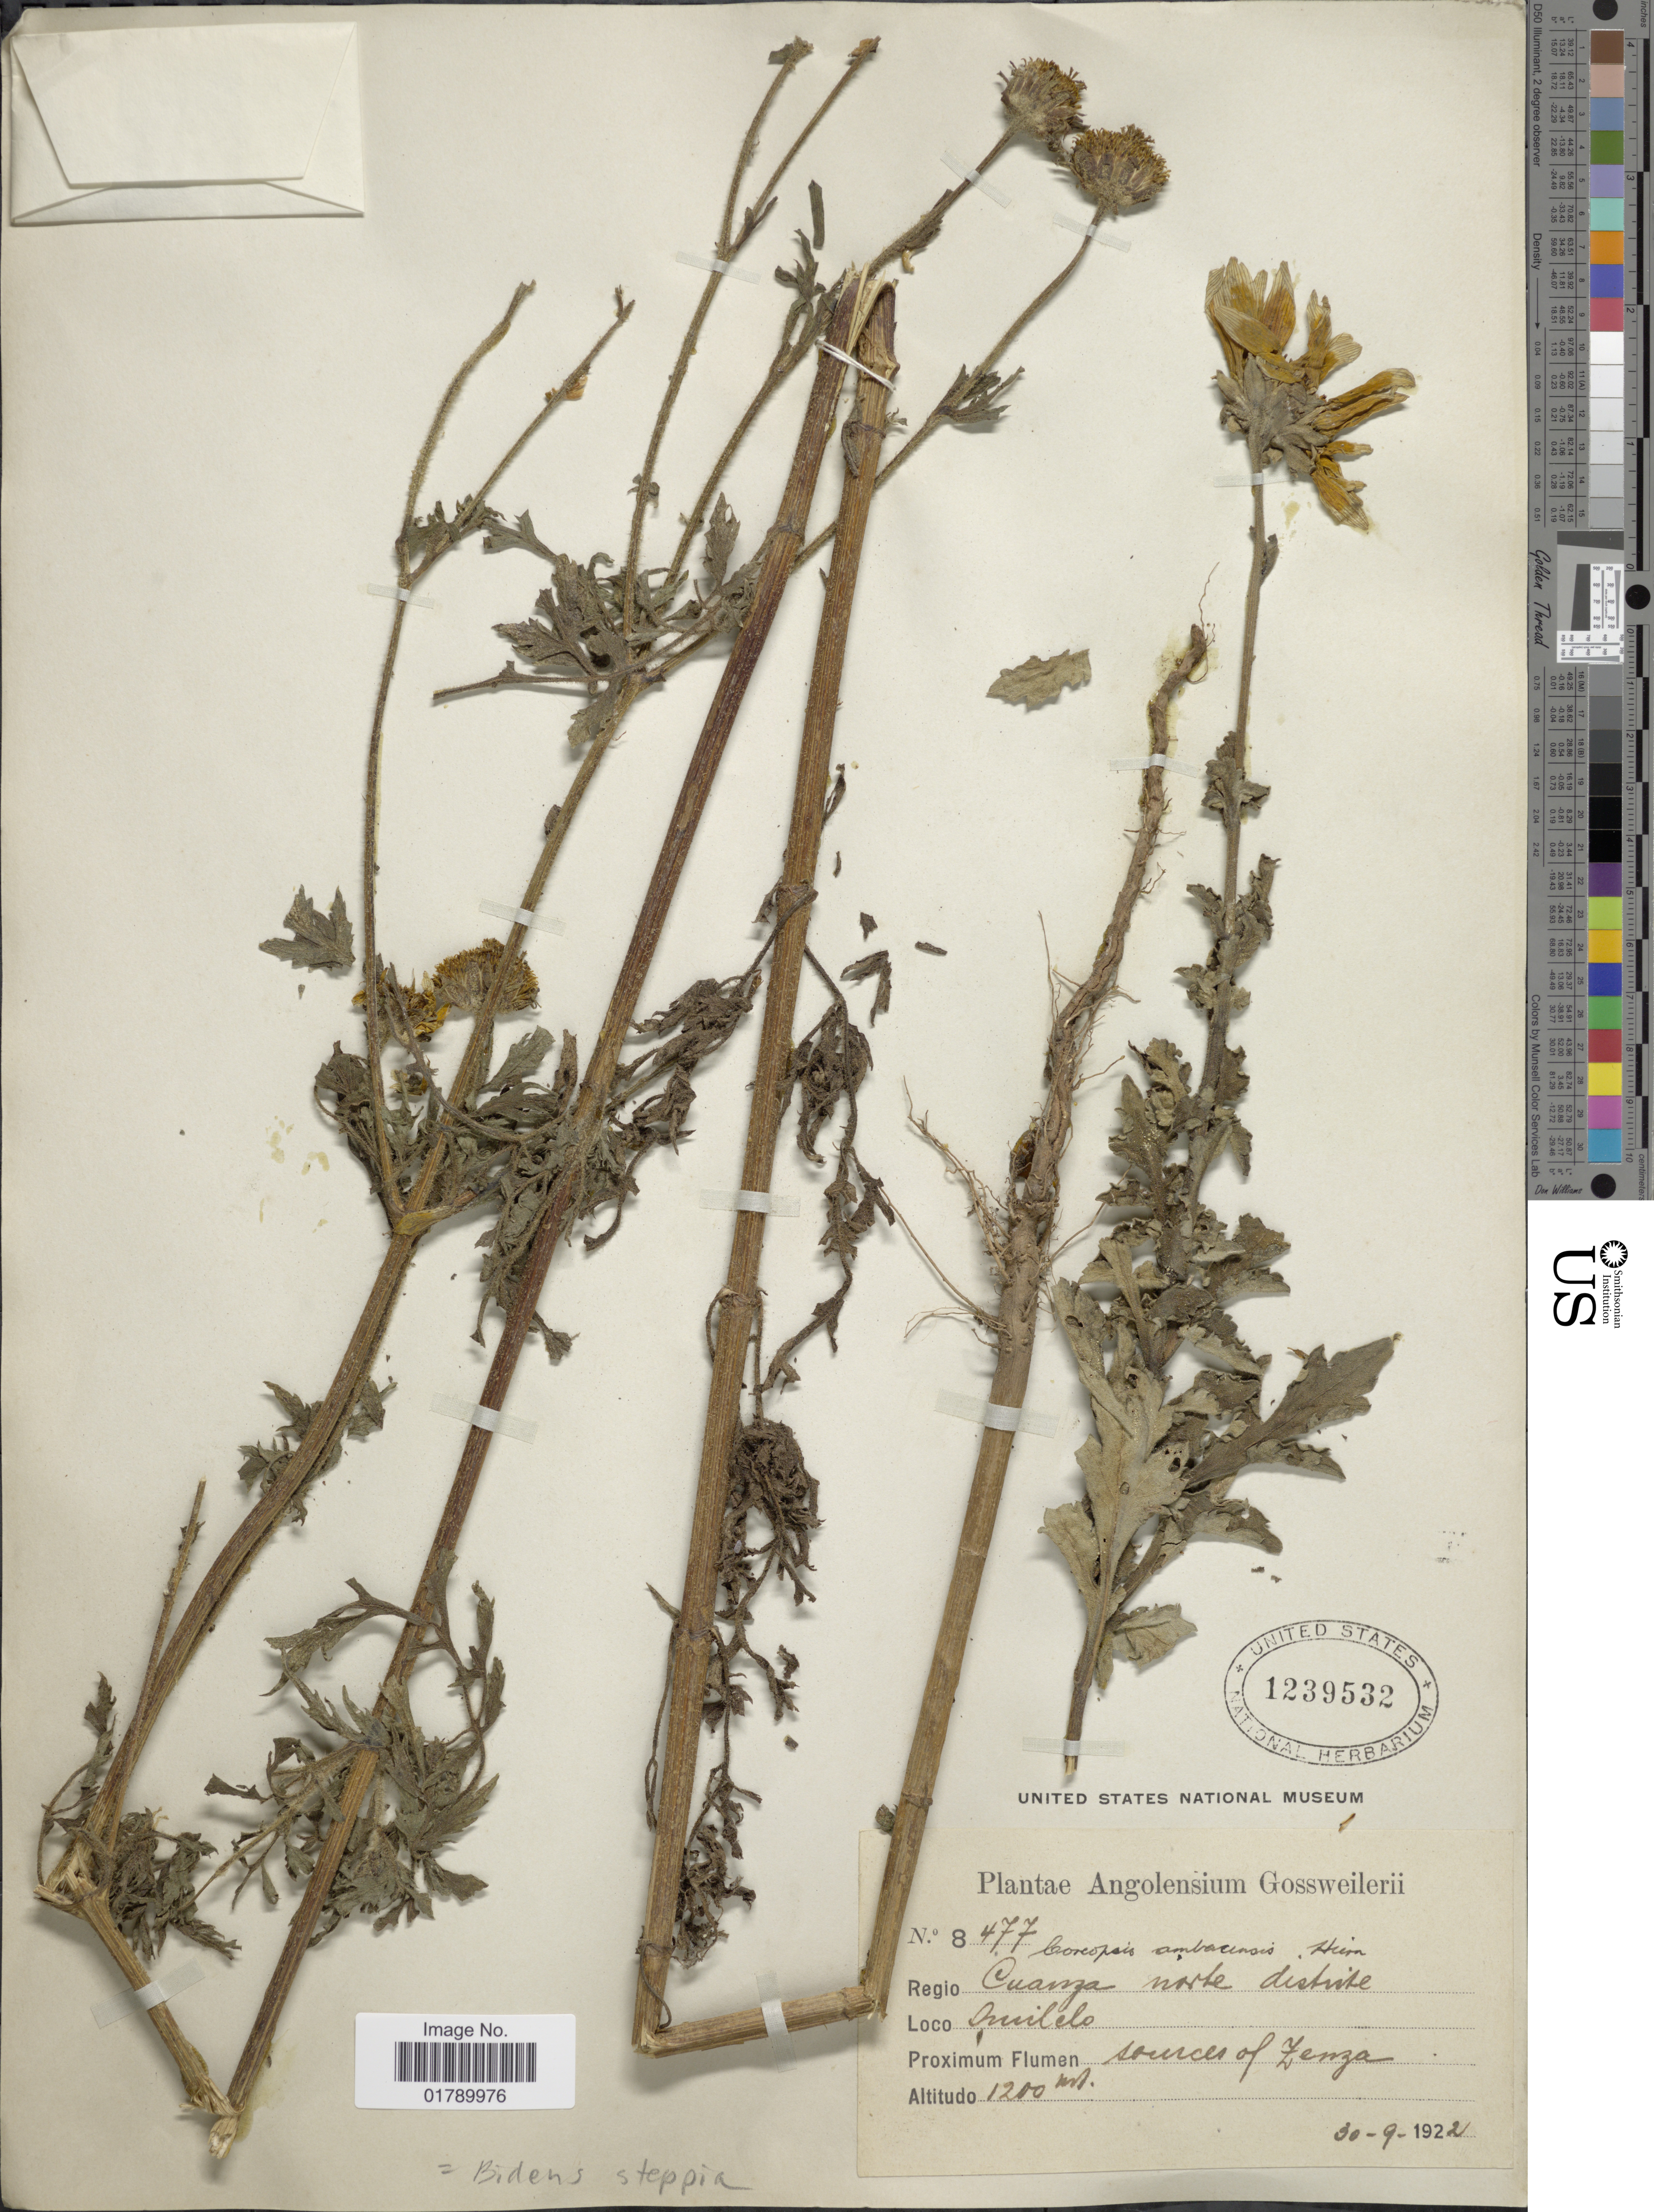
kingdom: Plantae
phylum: Tracheophyta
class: Magnoliopsida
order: Asterales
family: Asteraceae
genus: Bidens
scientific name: Bidens steppia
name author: (Steetz) Sherff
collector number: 8477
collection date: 1922-09-30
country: Angola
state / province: Cuanza Norte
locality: Angolensium Gossweilerii, Regio Cuanza norte distrite, Quilelo.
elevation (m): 1200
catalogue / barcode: US 1239532